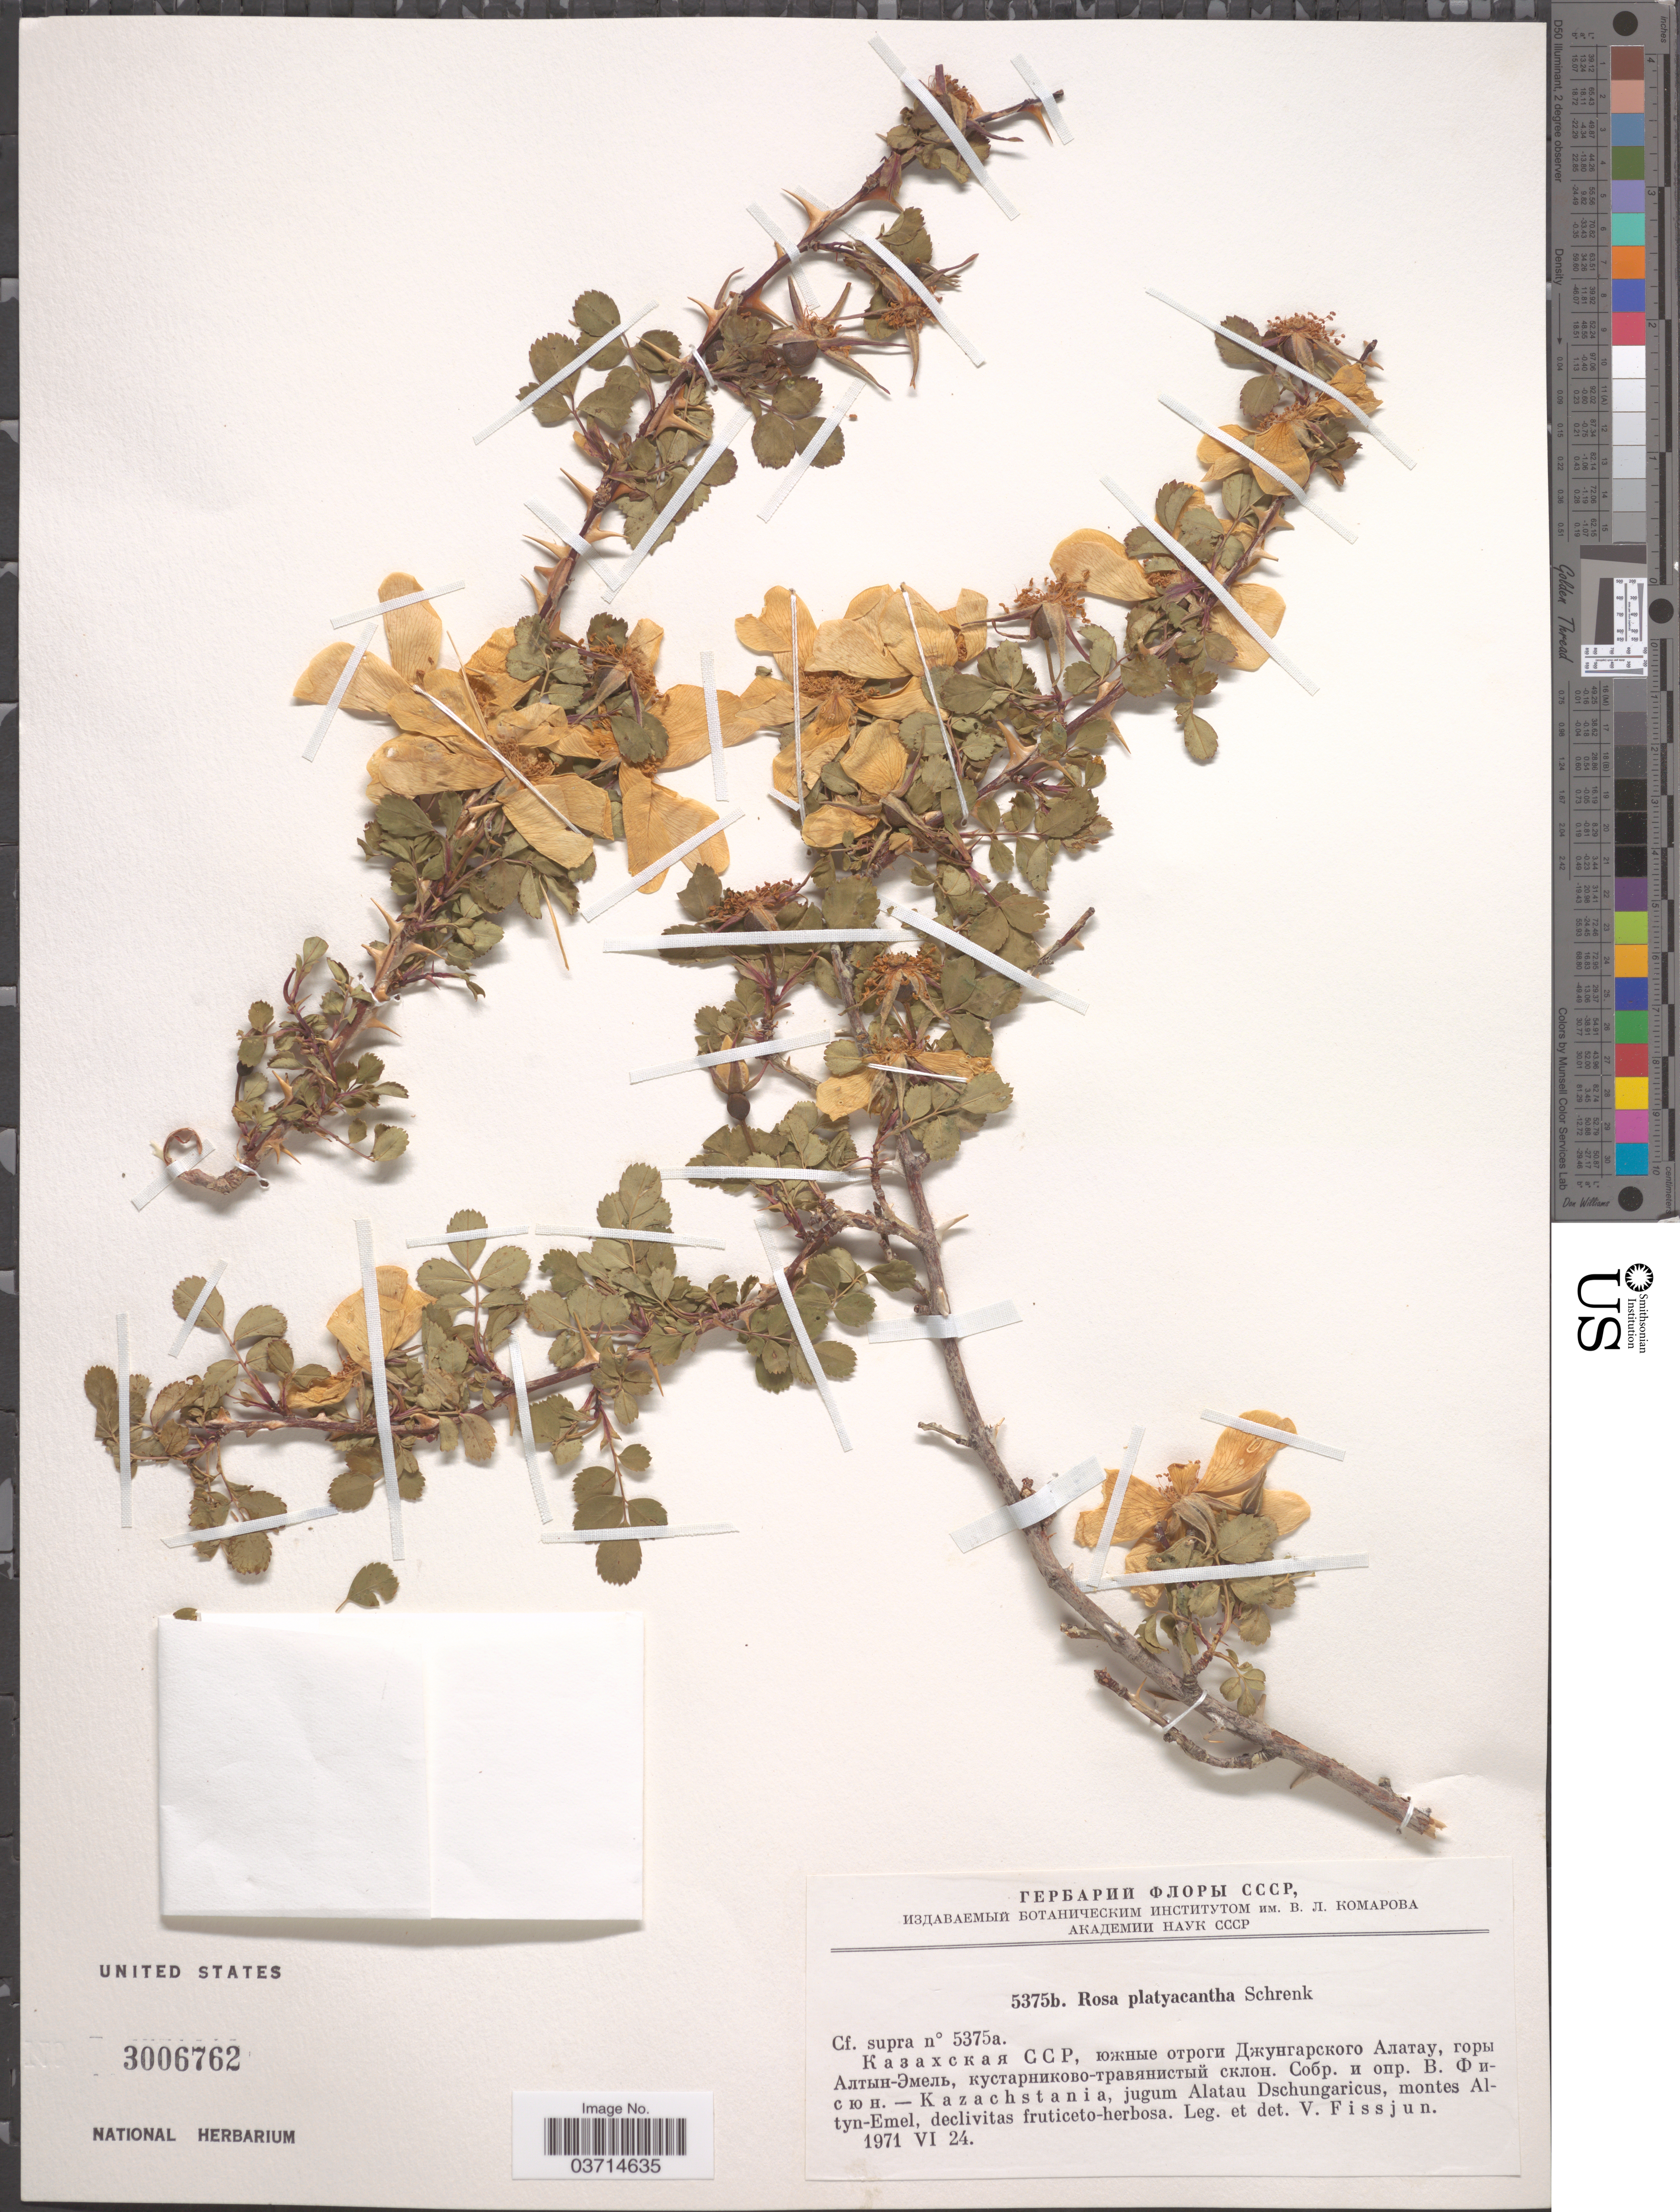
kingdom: Plantae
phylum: Tracheophyta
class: Magnoliopsida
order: Rosales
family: Rosaceae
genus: Rosa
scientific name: Rosa platyacantha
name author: Schrenk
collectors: V. Fissjun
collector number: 5375b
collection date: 1971-06-24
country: Kazakhstan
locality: Kazachstania, jugum Alatau Dschungaricus, montes Altyn-Emel.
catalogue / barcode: US 3006762